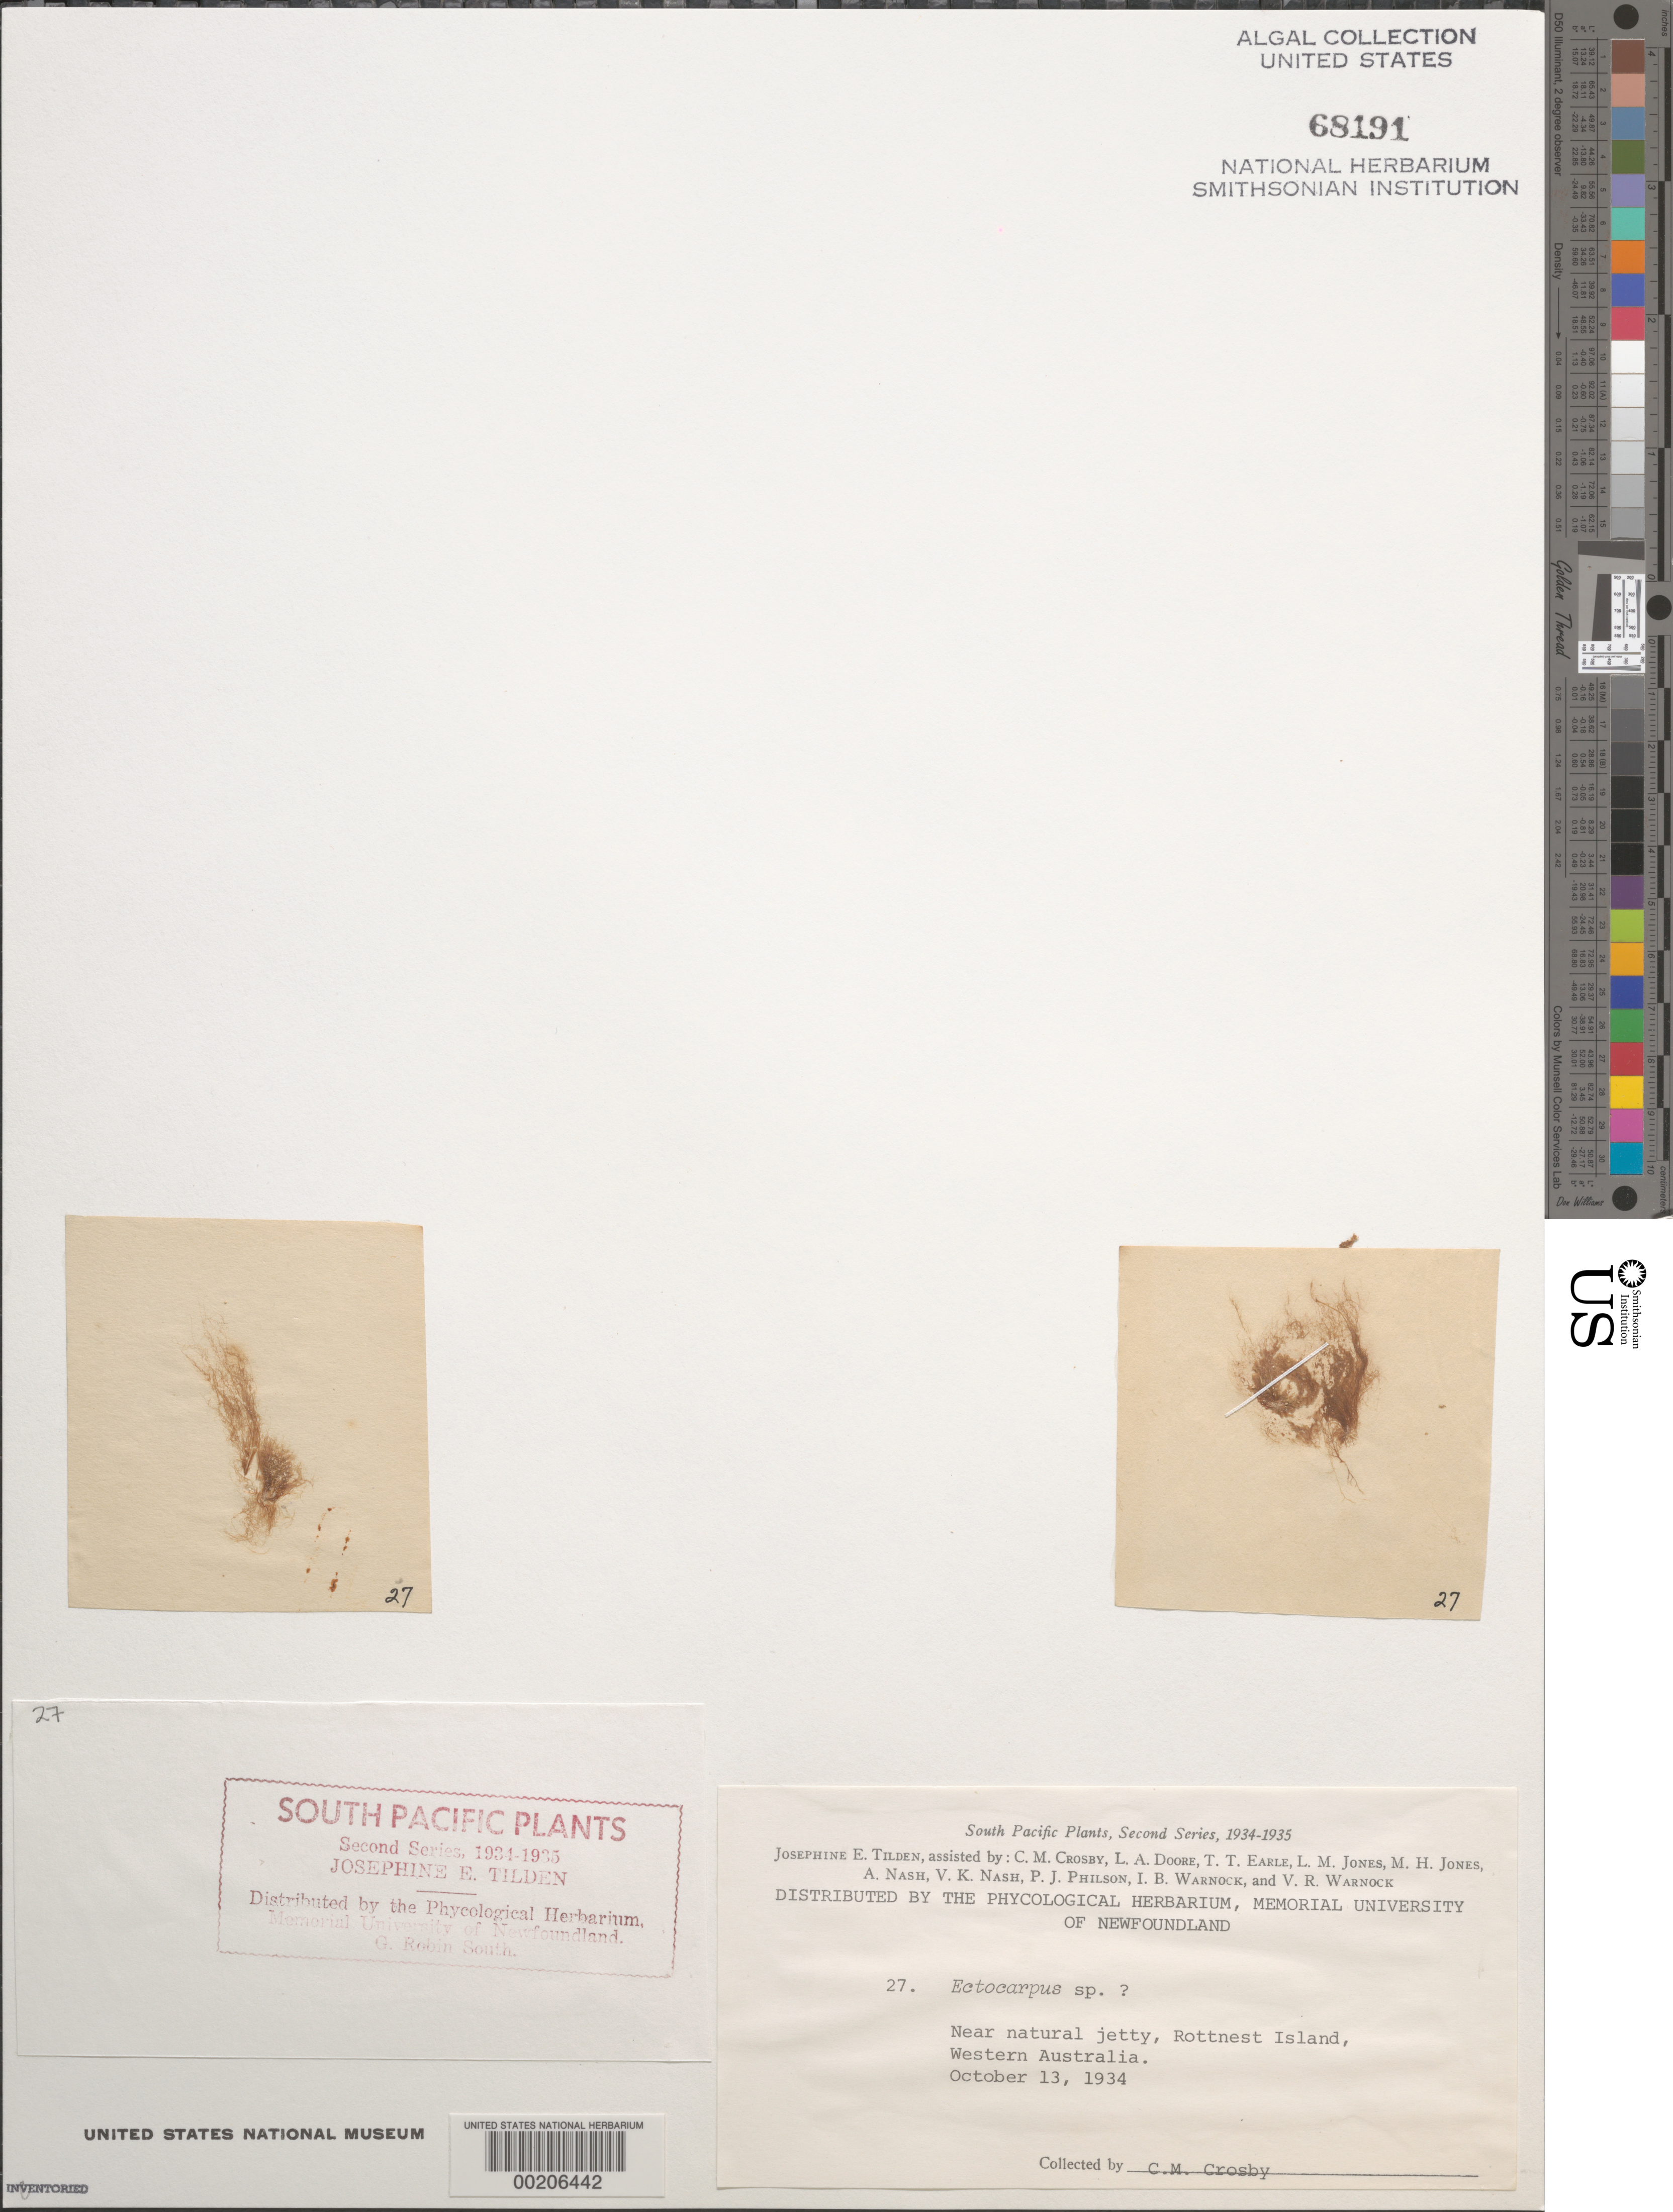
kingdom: Chromista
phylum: Ochrophyta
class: Phaeophyceae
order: Ectocarpales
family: Ectocarpaceae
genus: Ectocarpus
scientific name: Ectocarpus sp.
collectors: C. M. Crosby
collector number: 27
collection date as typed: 13 Oct 1934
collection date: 1934-10-13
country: Australia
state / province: Western Australia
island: Rottnest Island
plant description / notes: Tilden, South Pacific Plants, Second Series, 1934-1935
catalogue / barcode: US 68191